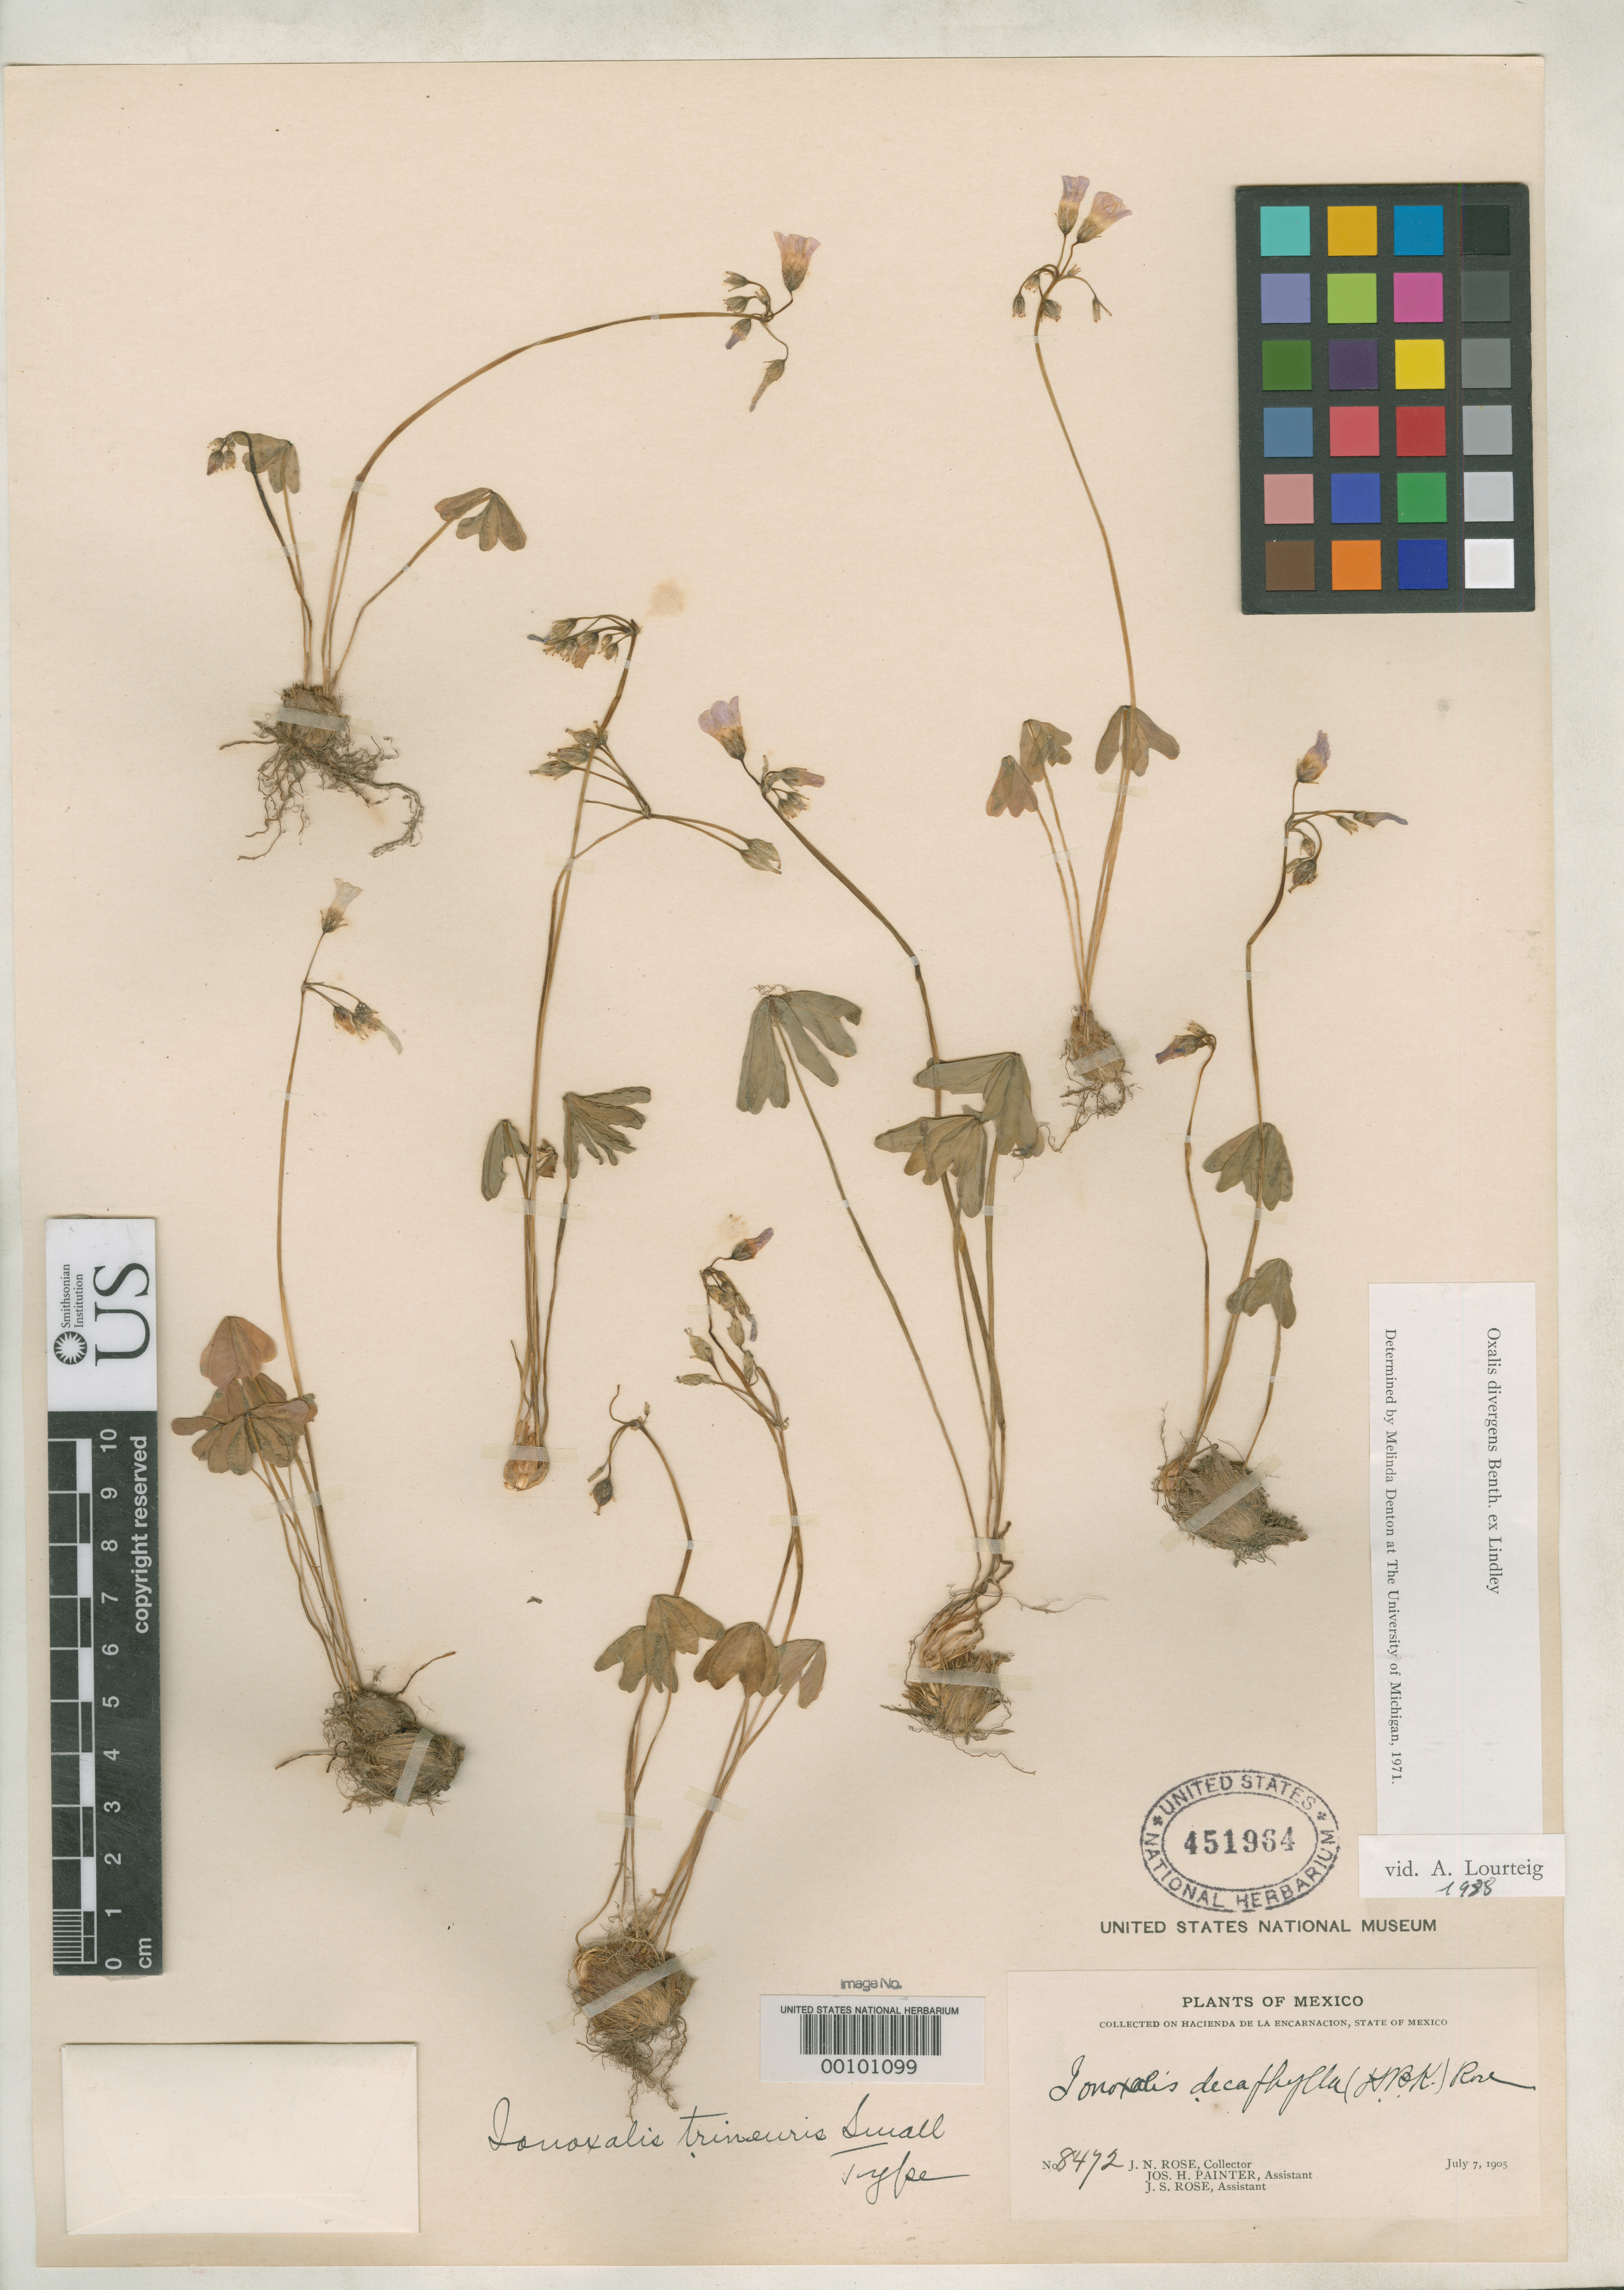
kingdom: Plantae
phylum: Tracheophyta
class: Magnoliopsida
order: Oxalidales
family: Oxalidaceae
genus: Ionoxalis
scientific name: Ionoxalis trineuris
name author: Small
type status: Isotype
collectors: J. N. Rose, J. H. Painter & J. N. Rose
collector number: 8472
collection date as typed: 07 Jul 1905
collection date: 1905-07-07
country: Mexico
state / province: México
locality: Hacienda de La Encarnacion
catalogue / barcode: US 451964